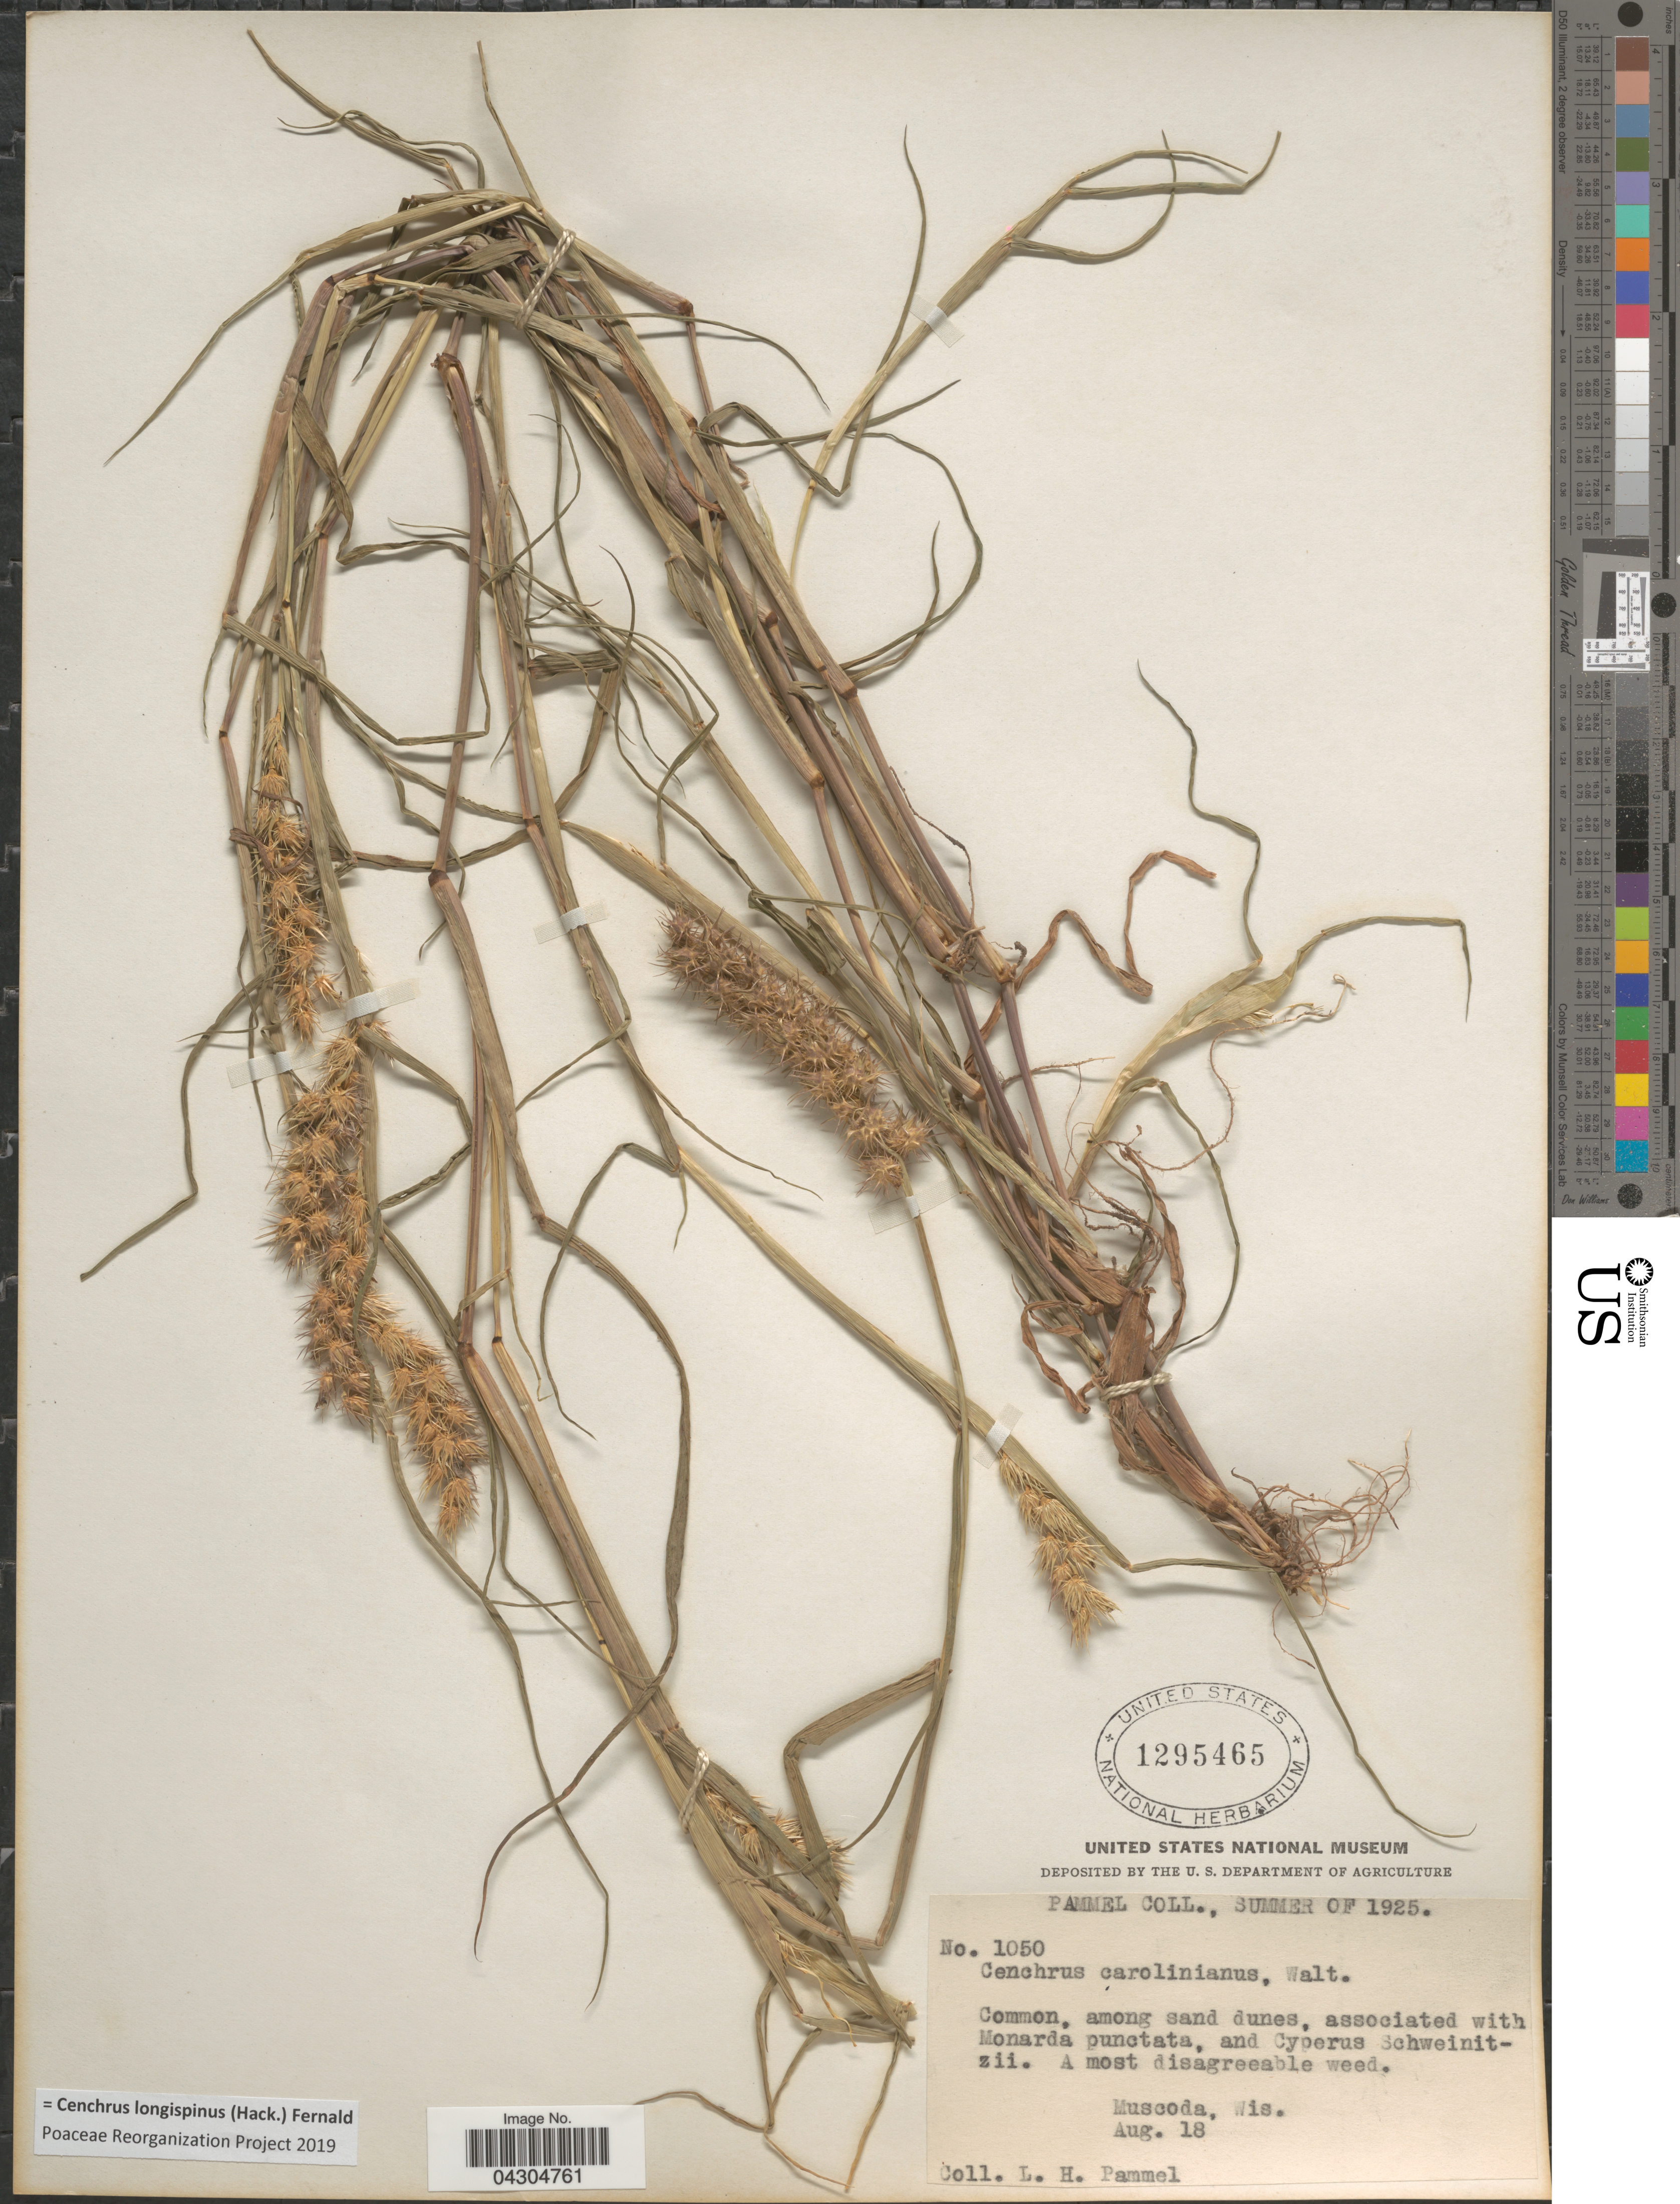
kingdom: Plantae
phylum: Tracheophyta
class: Liliopsida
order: Poales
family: Poaceae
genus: Cenchrus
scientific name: Cenchrus longispinus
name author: (Hack.) Fernald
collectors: L. Pammel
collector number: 1050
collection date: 1925-08-18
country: United States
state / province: Wisconsin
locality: Muscoda.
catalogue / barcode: US 1295465